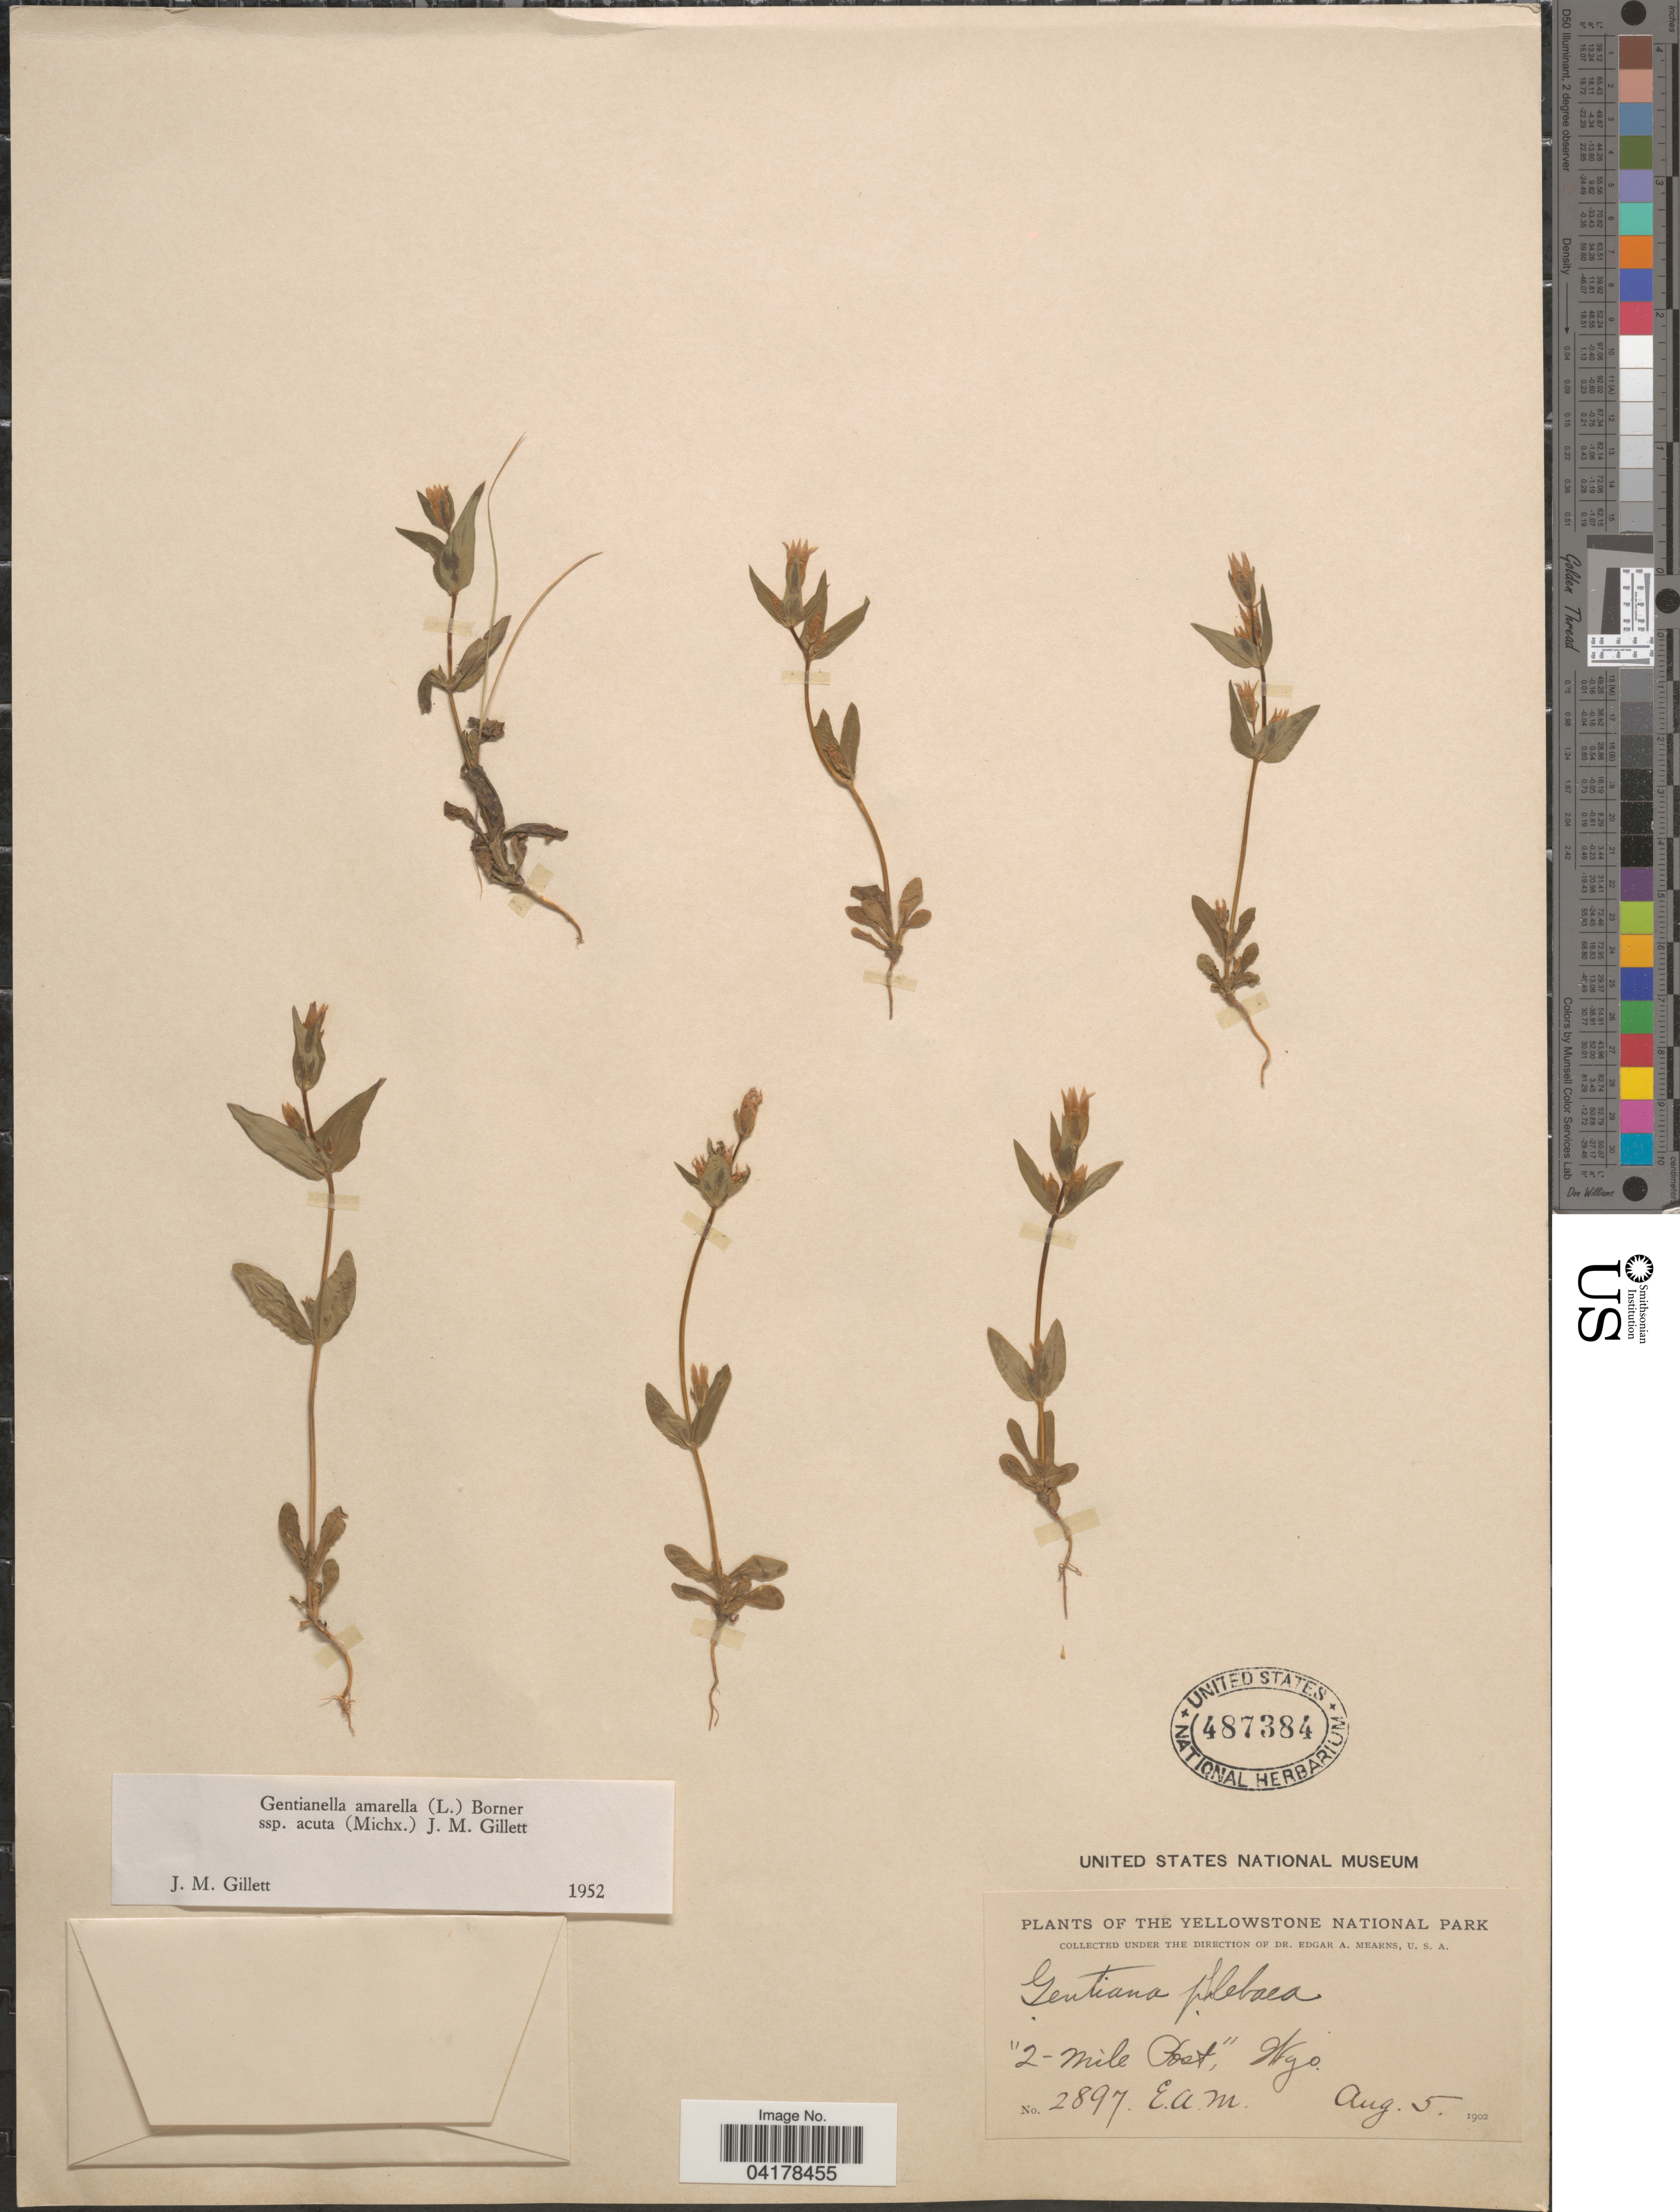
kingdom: Plantae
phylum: Tracheophyta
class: Magnoliopsida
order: Gentianales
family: Gentianaceae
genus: Gentianella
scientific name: Gentianella amarella subsp. acuta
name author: (Michx.) J.M. Gillett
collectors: E. A. Mearns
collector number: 2897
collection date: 1902-08-05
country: United States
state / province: Wyoming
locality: The Yellowstone National Park. "2-Mile Post".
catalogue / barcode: US 487384